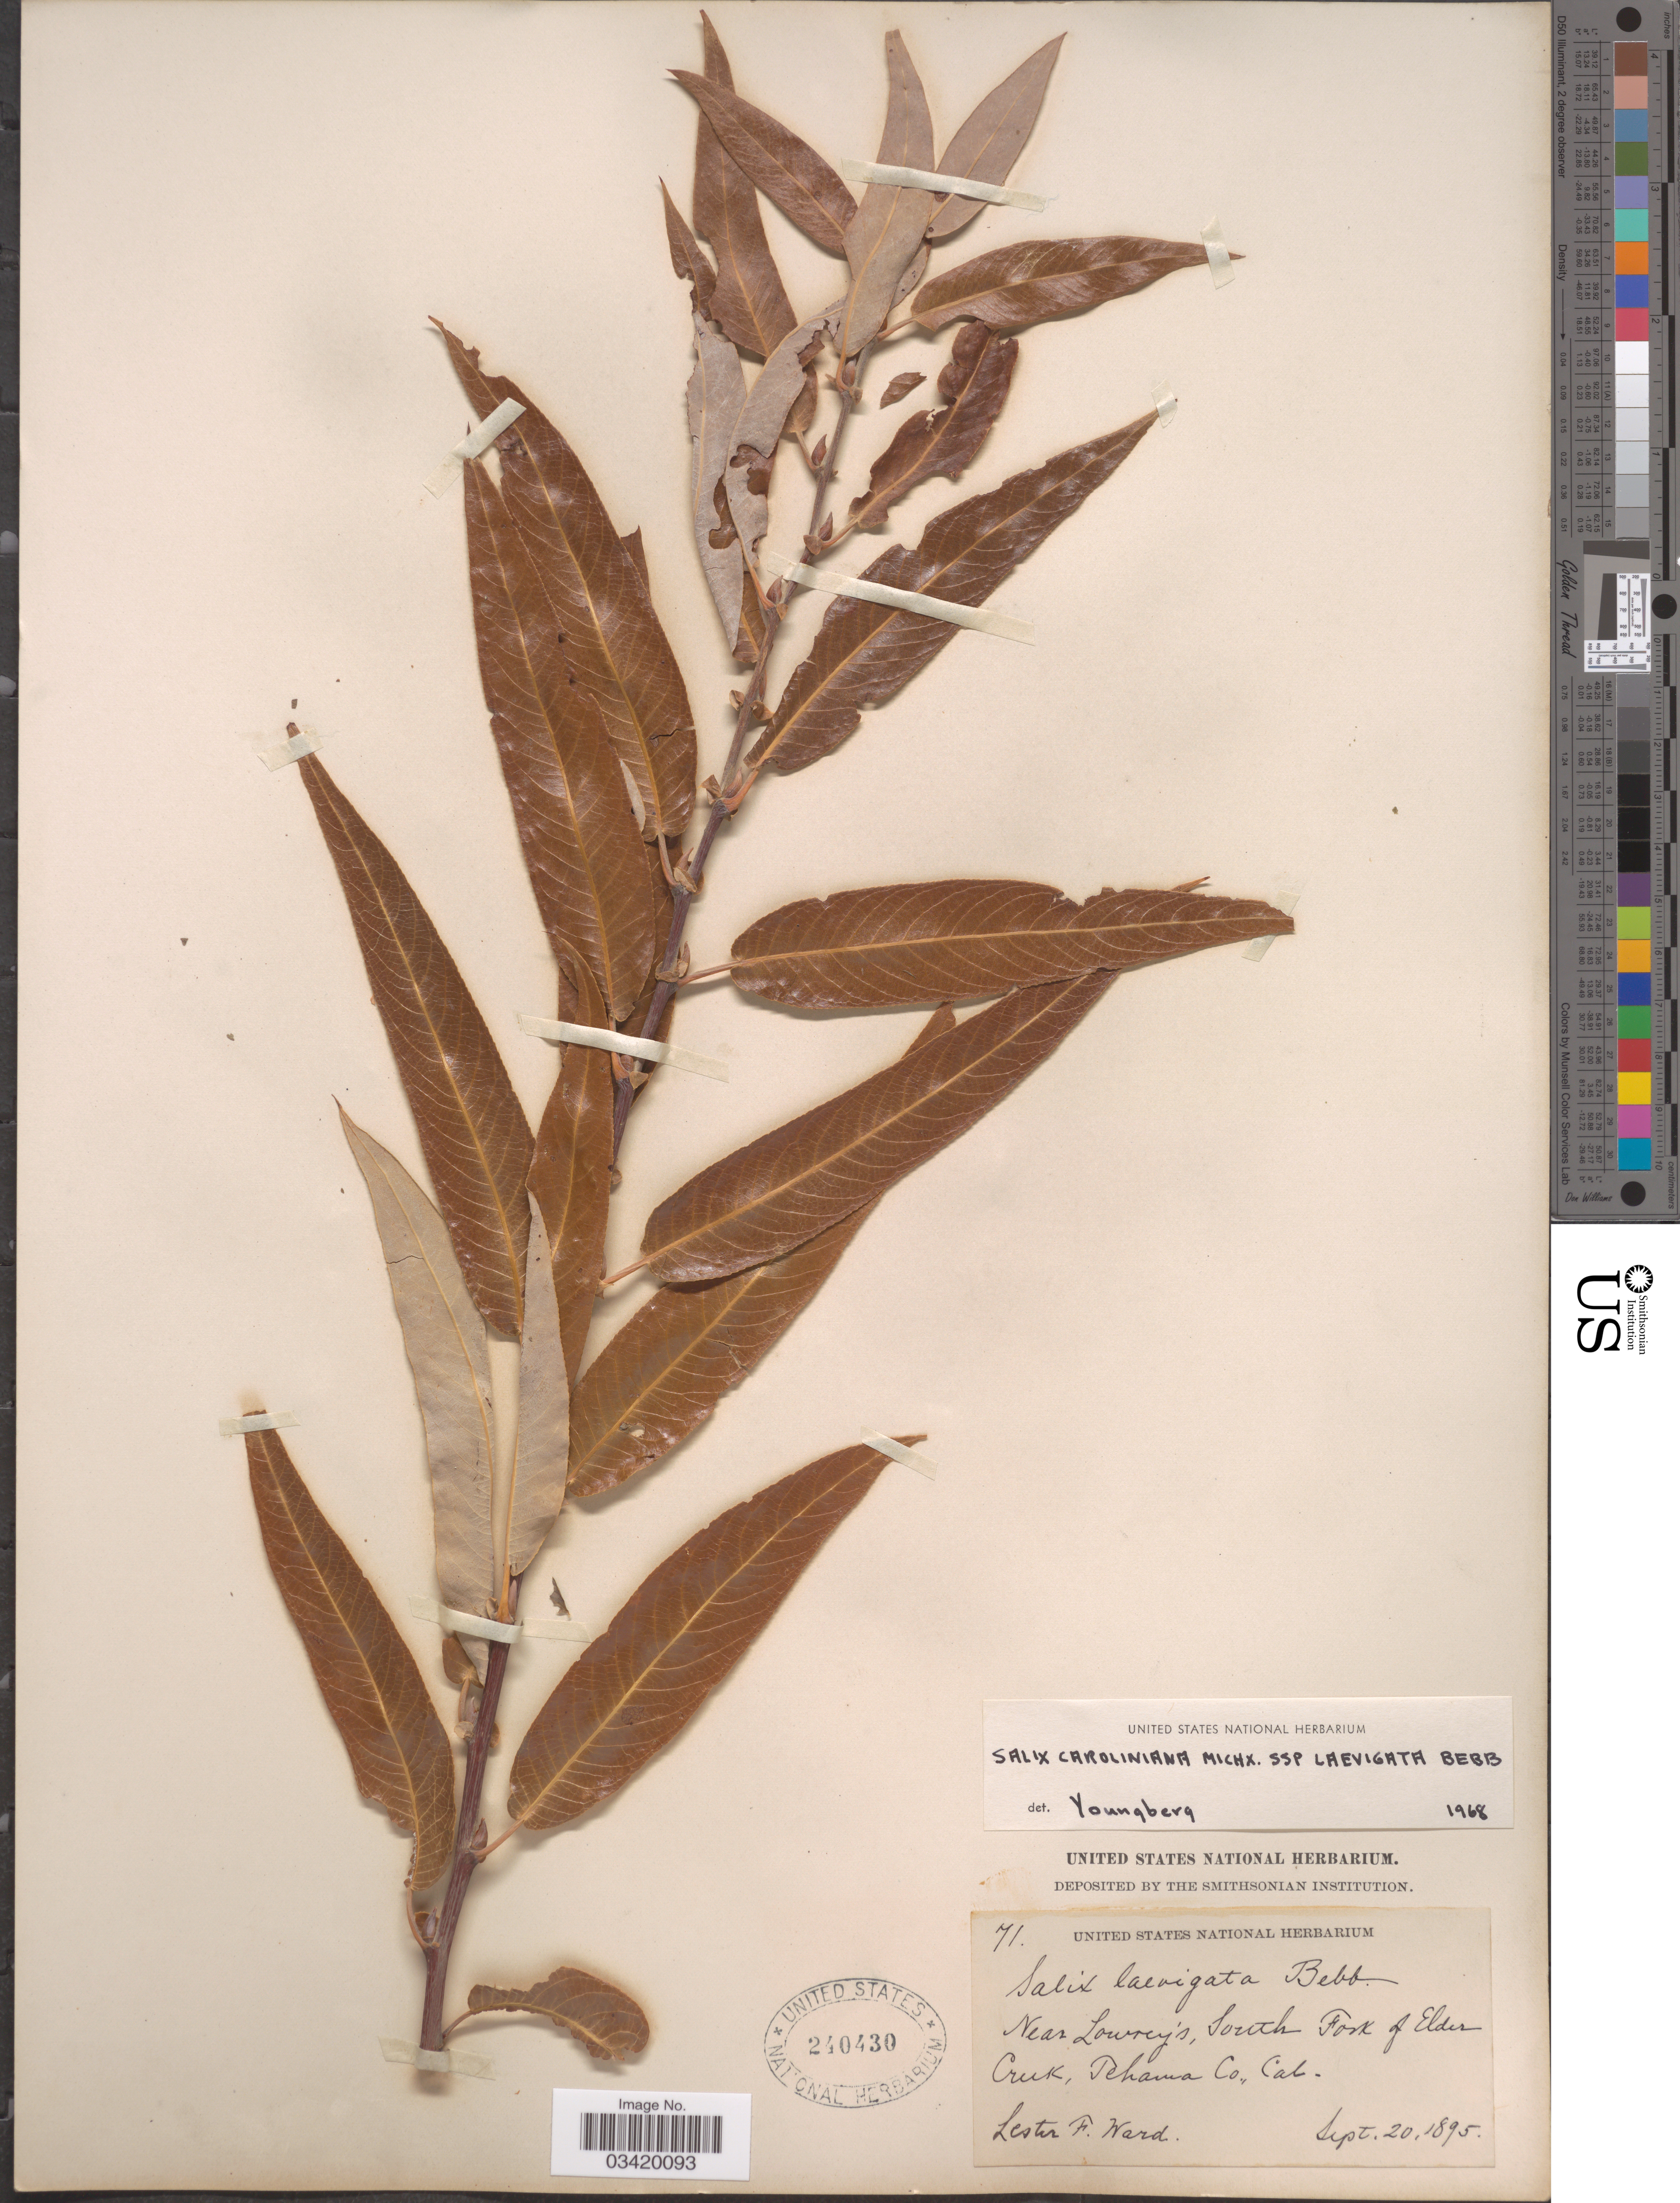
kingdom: Plantae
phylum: Tracheophyta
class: Magnoliopsida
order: Malpighiales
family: Salicaceae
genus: Salix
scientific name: Salix caroliniana subsp. laevigata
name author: Bebb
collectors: L. F. Ward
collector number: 71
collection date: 1895-09-20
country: United States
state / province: California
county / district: Tehama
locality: Near Lowrey's, South Fork of Elder Creek, Tehama Co.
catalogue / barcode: US 240430